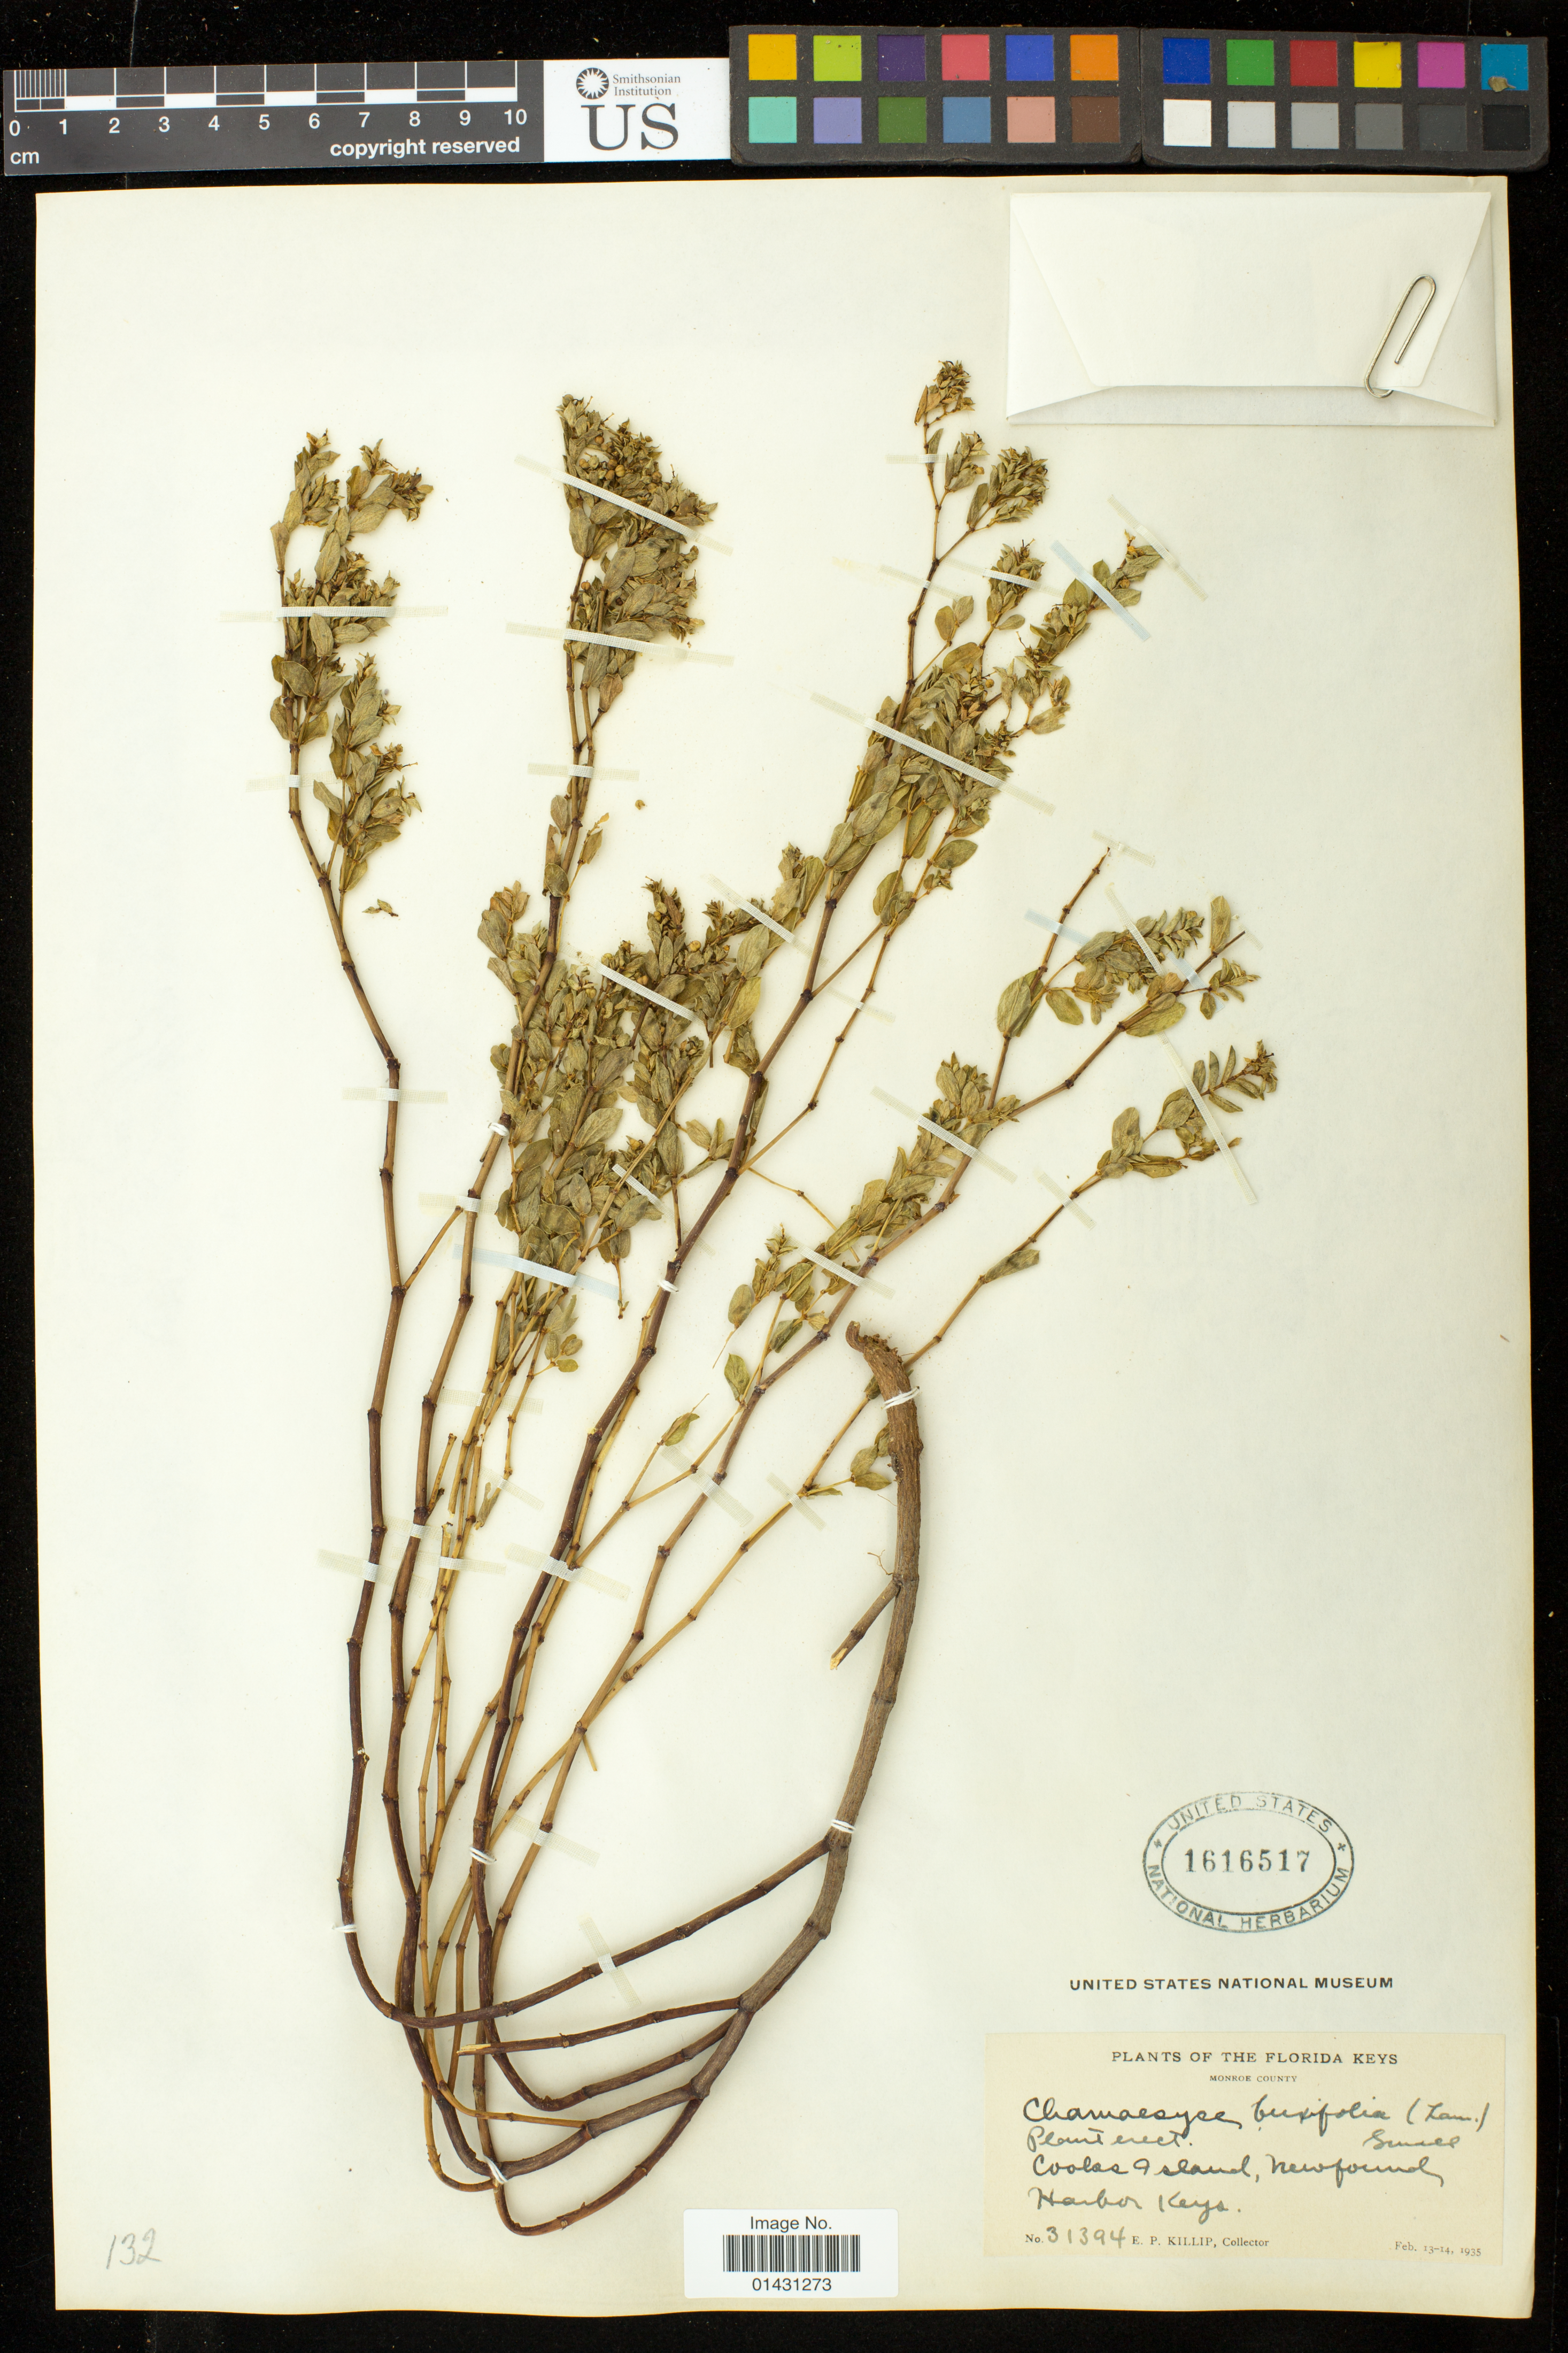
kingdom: Plantae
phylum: Tracheophyta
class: Magnoliopsida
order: Malpighiales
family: Euphorbiaceae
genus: Euphorbia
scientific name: Euphorbia mesembryanthemifolia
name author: Jacq.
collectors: E. P. Killip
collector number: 31394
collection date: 1935-02-13/1935-02-14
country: United States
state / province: Florida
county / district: Monroe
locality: Cooks Island, Newfound Harbor Keys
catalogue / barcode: US 1616517